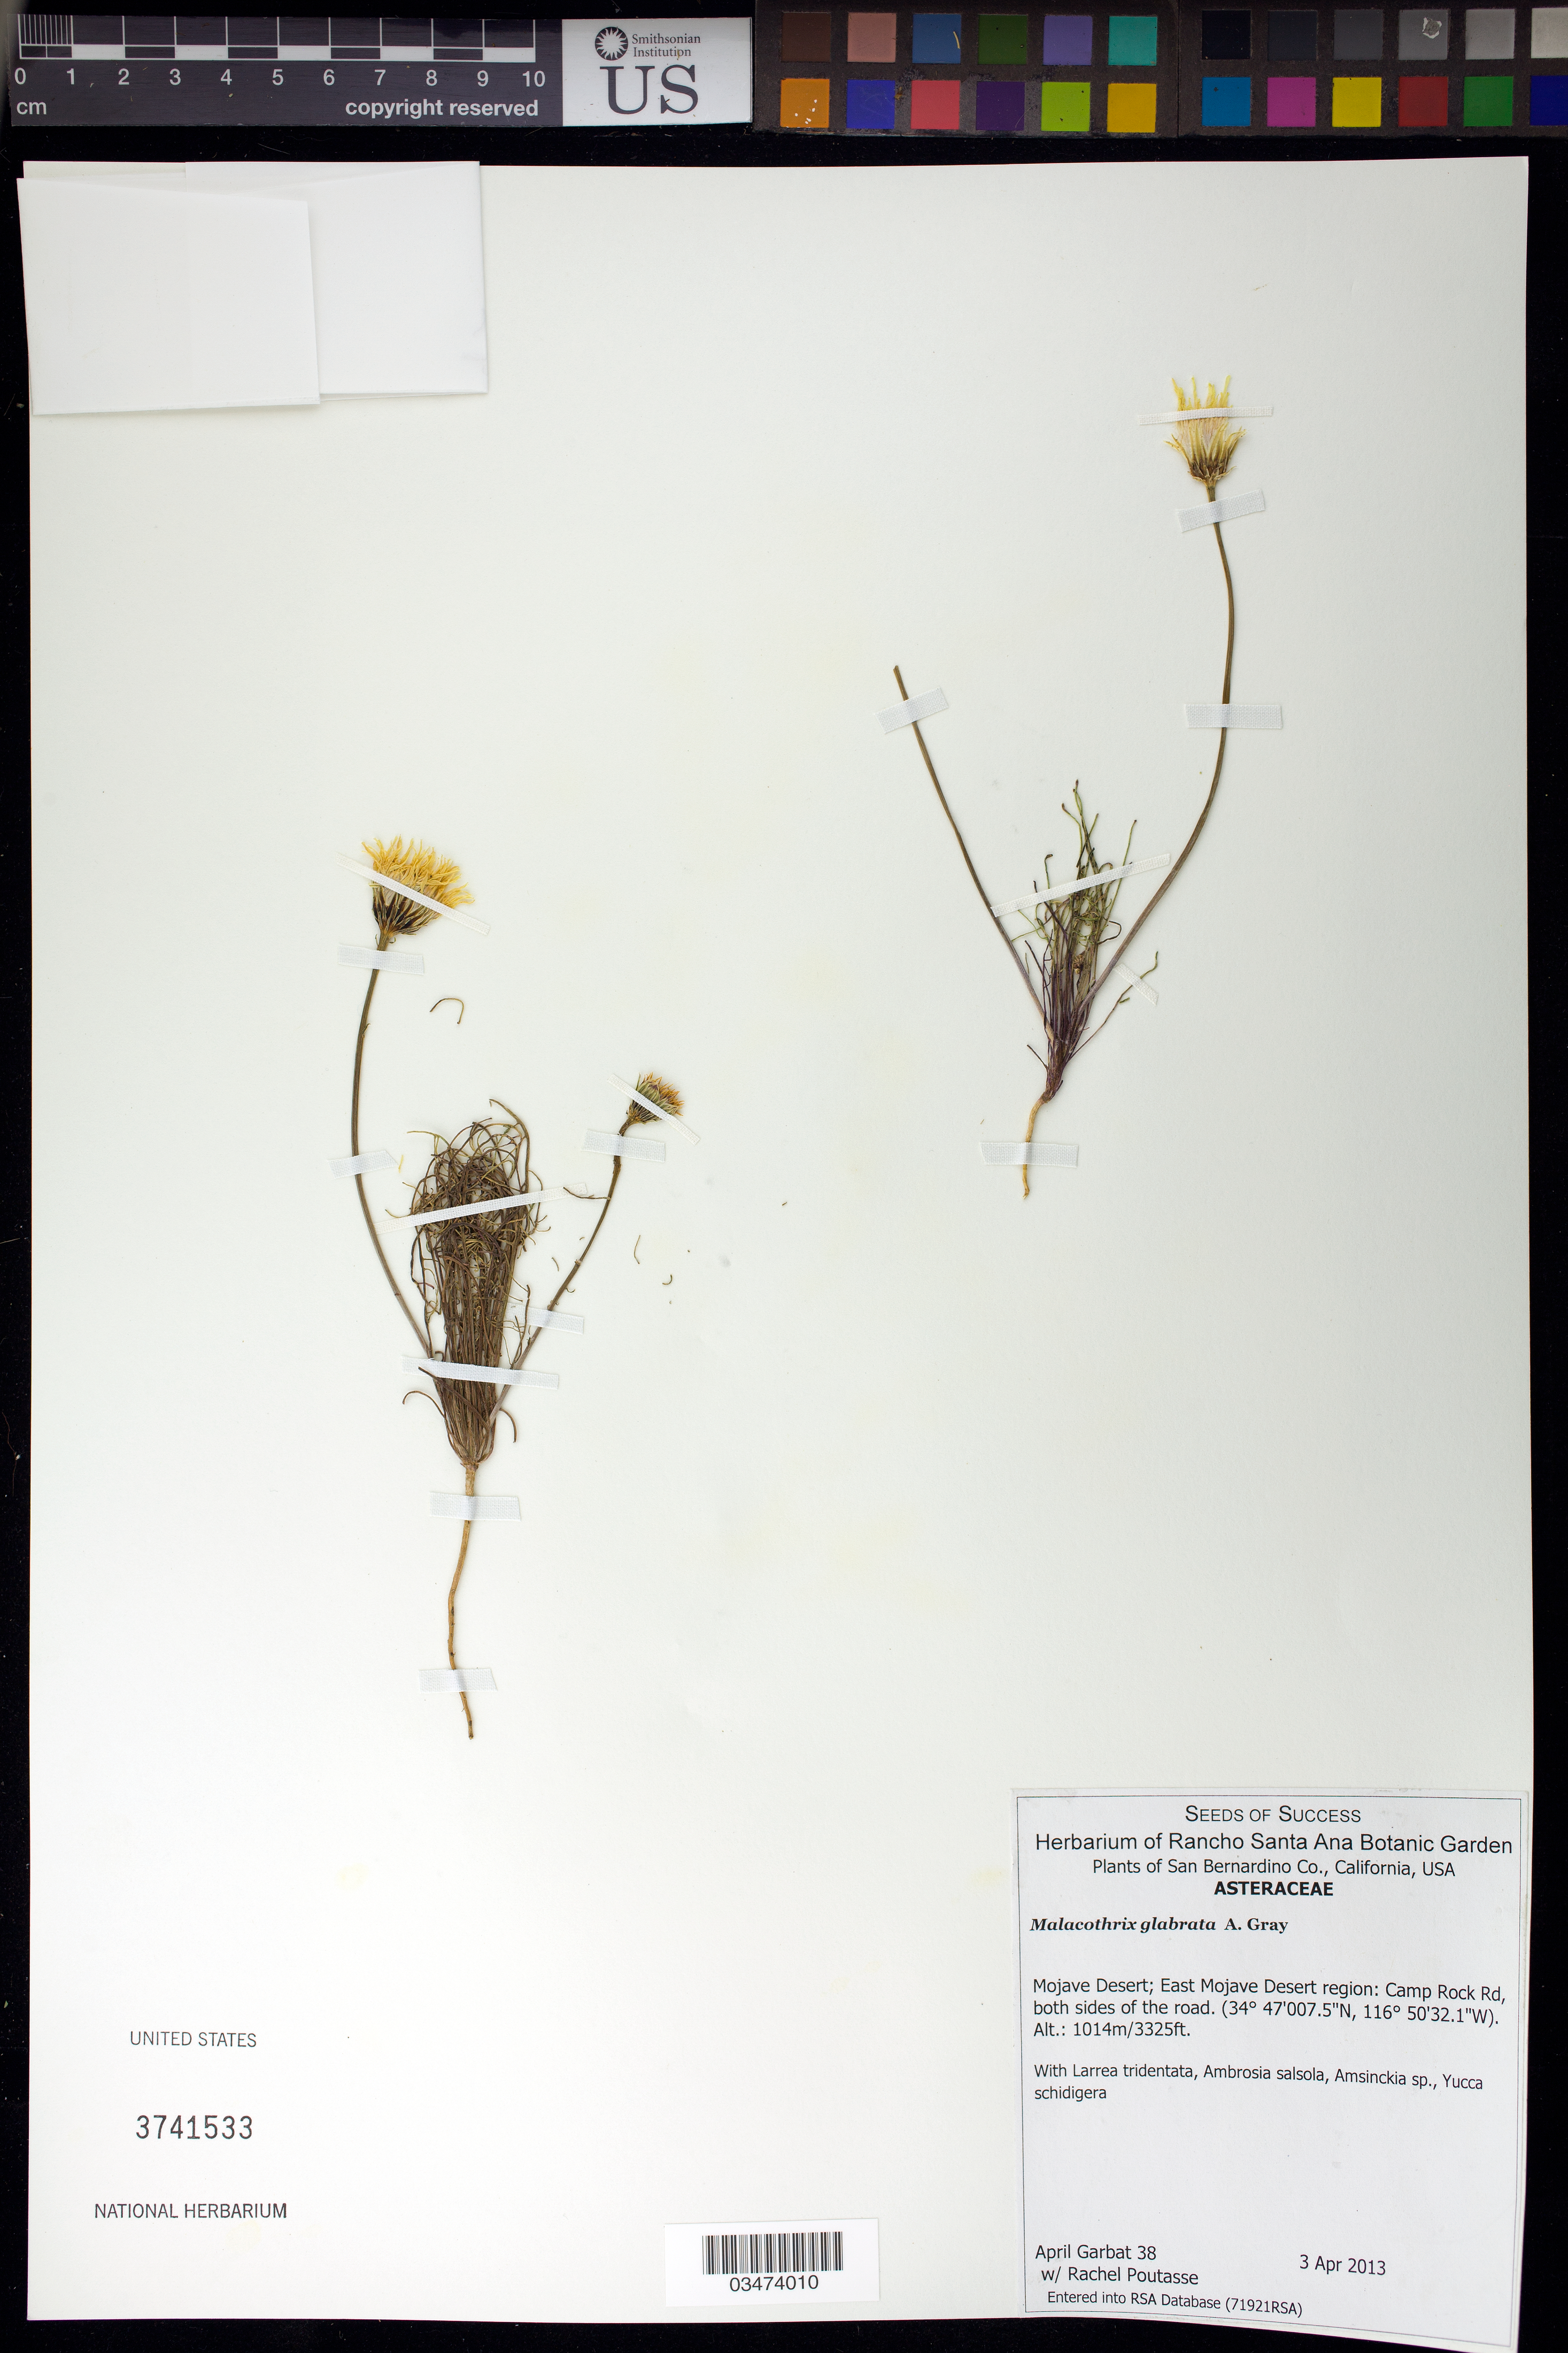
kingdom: Plantae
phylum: Tracheophyta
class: Magnoliopsida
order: Asterales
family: Asteraceae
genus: Malacothrix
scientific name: Malacothrix glabrata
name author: (A. Gray ex D.C. Eaton) A. Gray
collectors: A. Garbat & R. Poutasse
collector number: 38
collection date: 2013-04-03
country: United States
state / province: California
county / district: San Bernardino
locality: Mojave Desert, East region, both sides of Camp Rock Rd.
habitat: With Larrea tridentata, Ambrosia salsola, Amsinckia sp., Yucca schidigera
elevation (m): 1014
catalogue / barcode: US 3741533